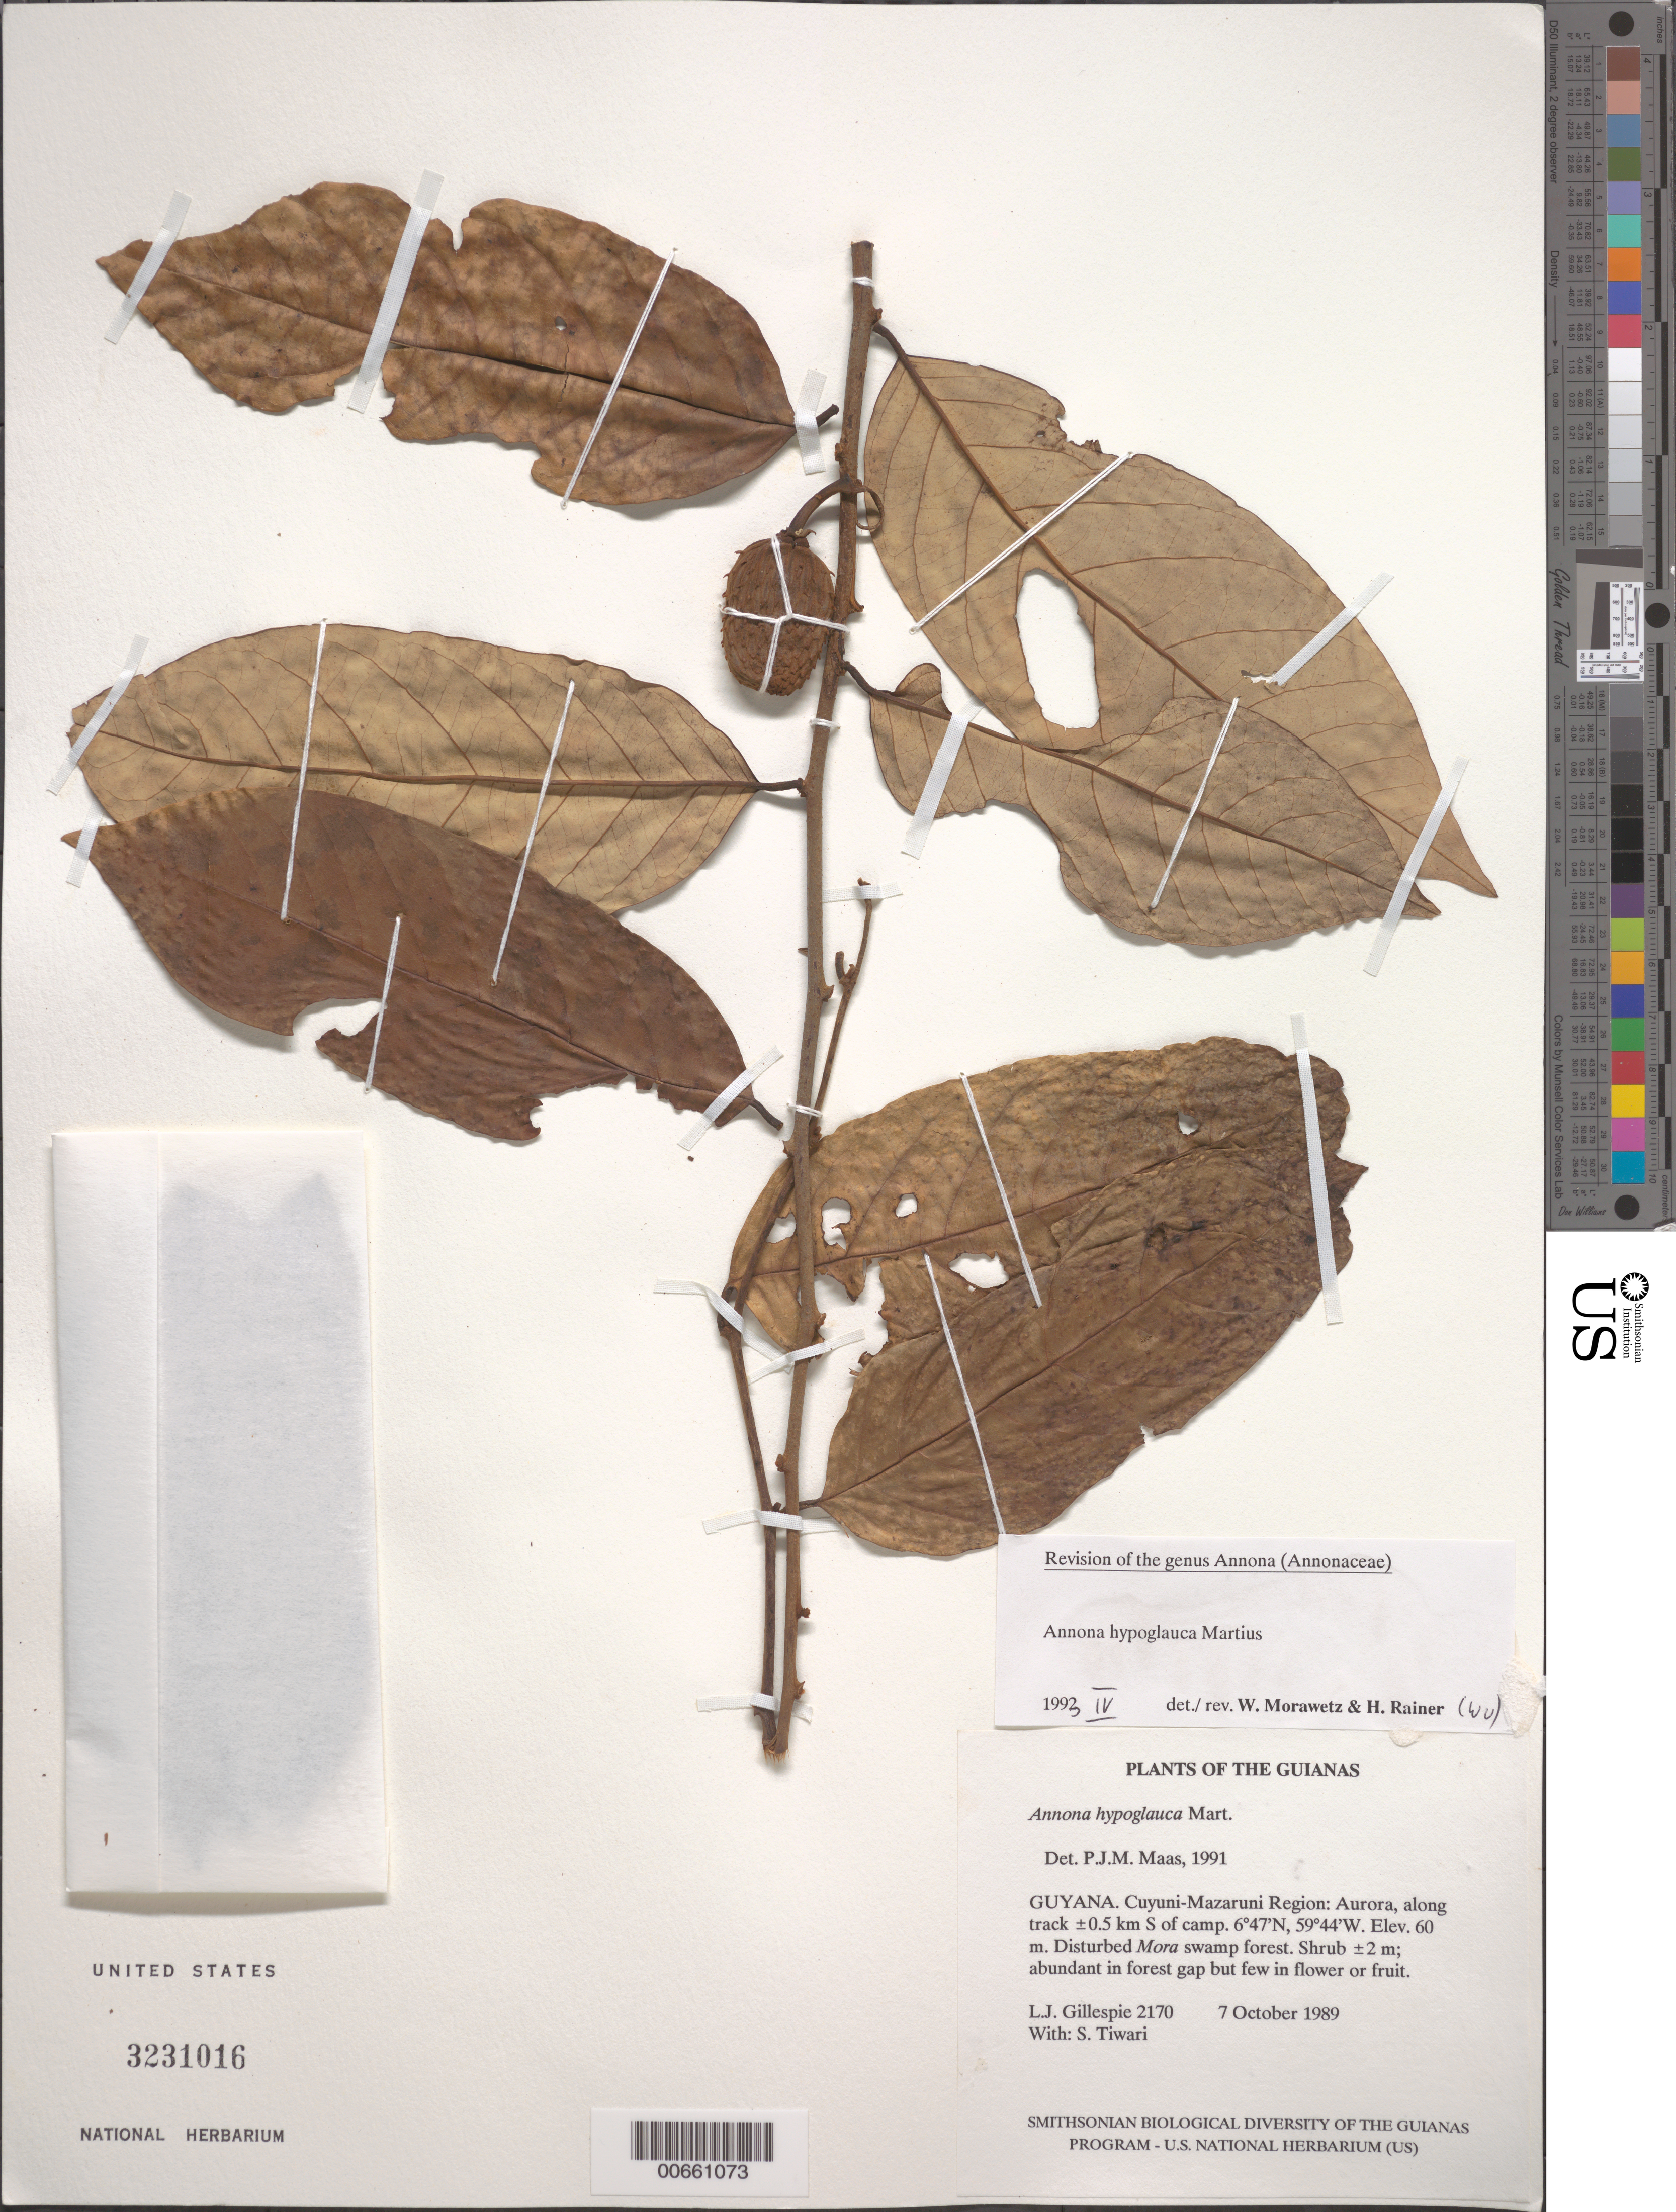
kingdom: Plantae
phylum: Tracheophyta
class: Magnoliopsida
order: Magnoliales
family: Annonaceae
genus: Annona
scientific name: Annona hypoglauca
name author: Mart.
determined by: Morawetz, W. & Rainer, H.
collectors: L. J. Gillespie & S. Tiwari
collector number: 2170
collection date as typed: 7 October 1989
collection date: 1989-10-07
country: Guyana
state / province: Cuyuni-Mazaruni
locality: Aurora, along track ±0.5 km S of camp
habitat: Disturbed Mora swamp forest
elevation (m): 60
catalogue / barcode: US 3231016